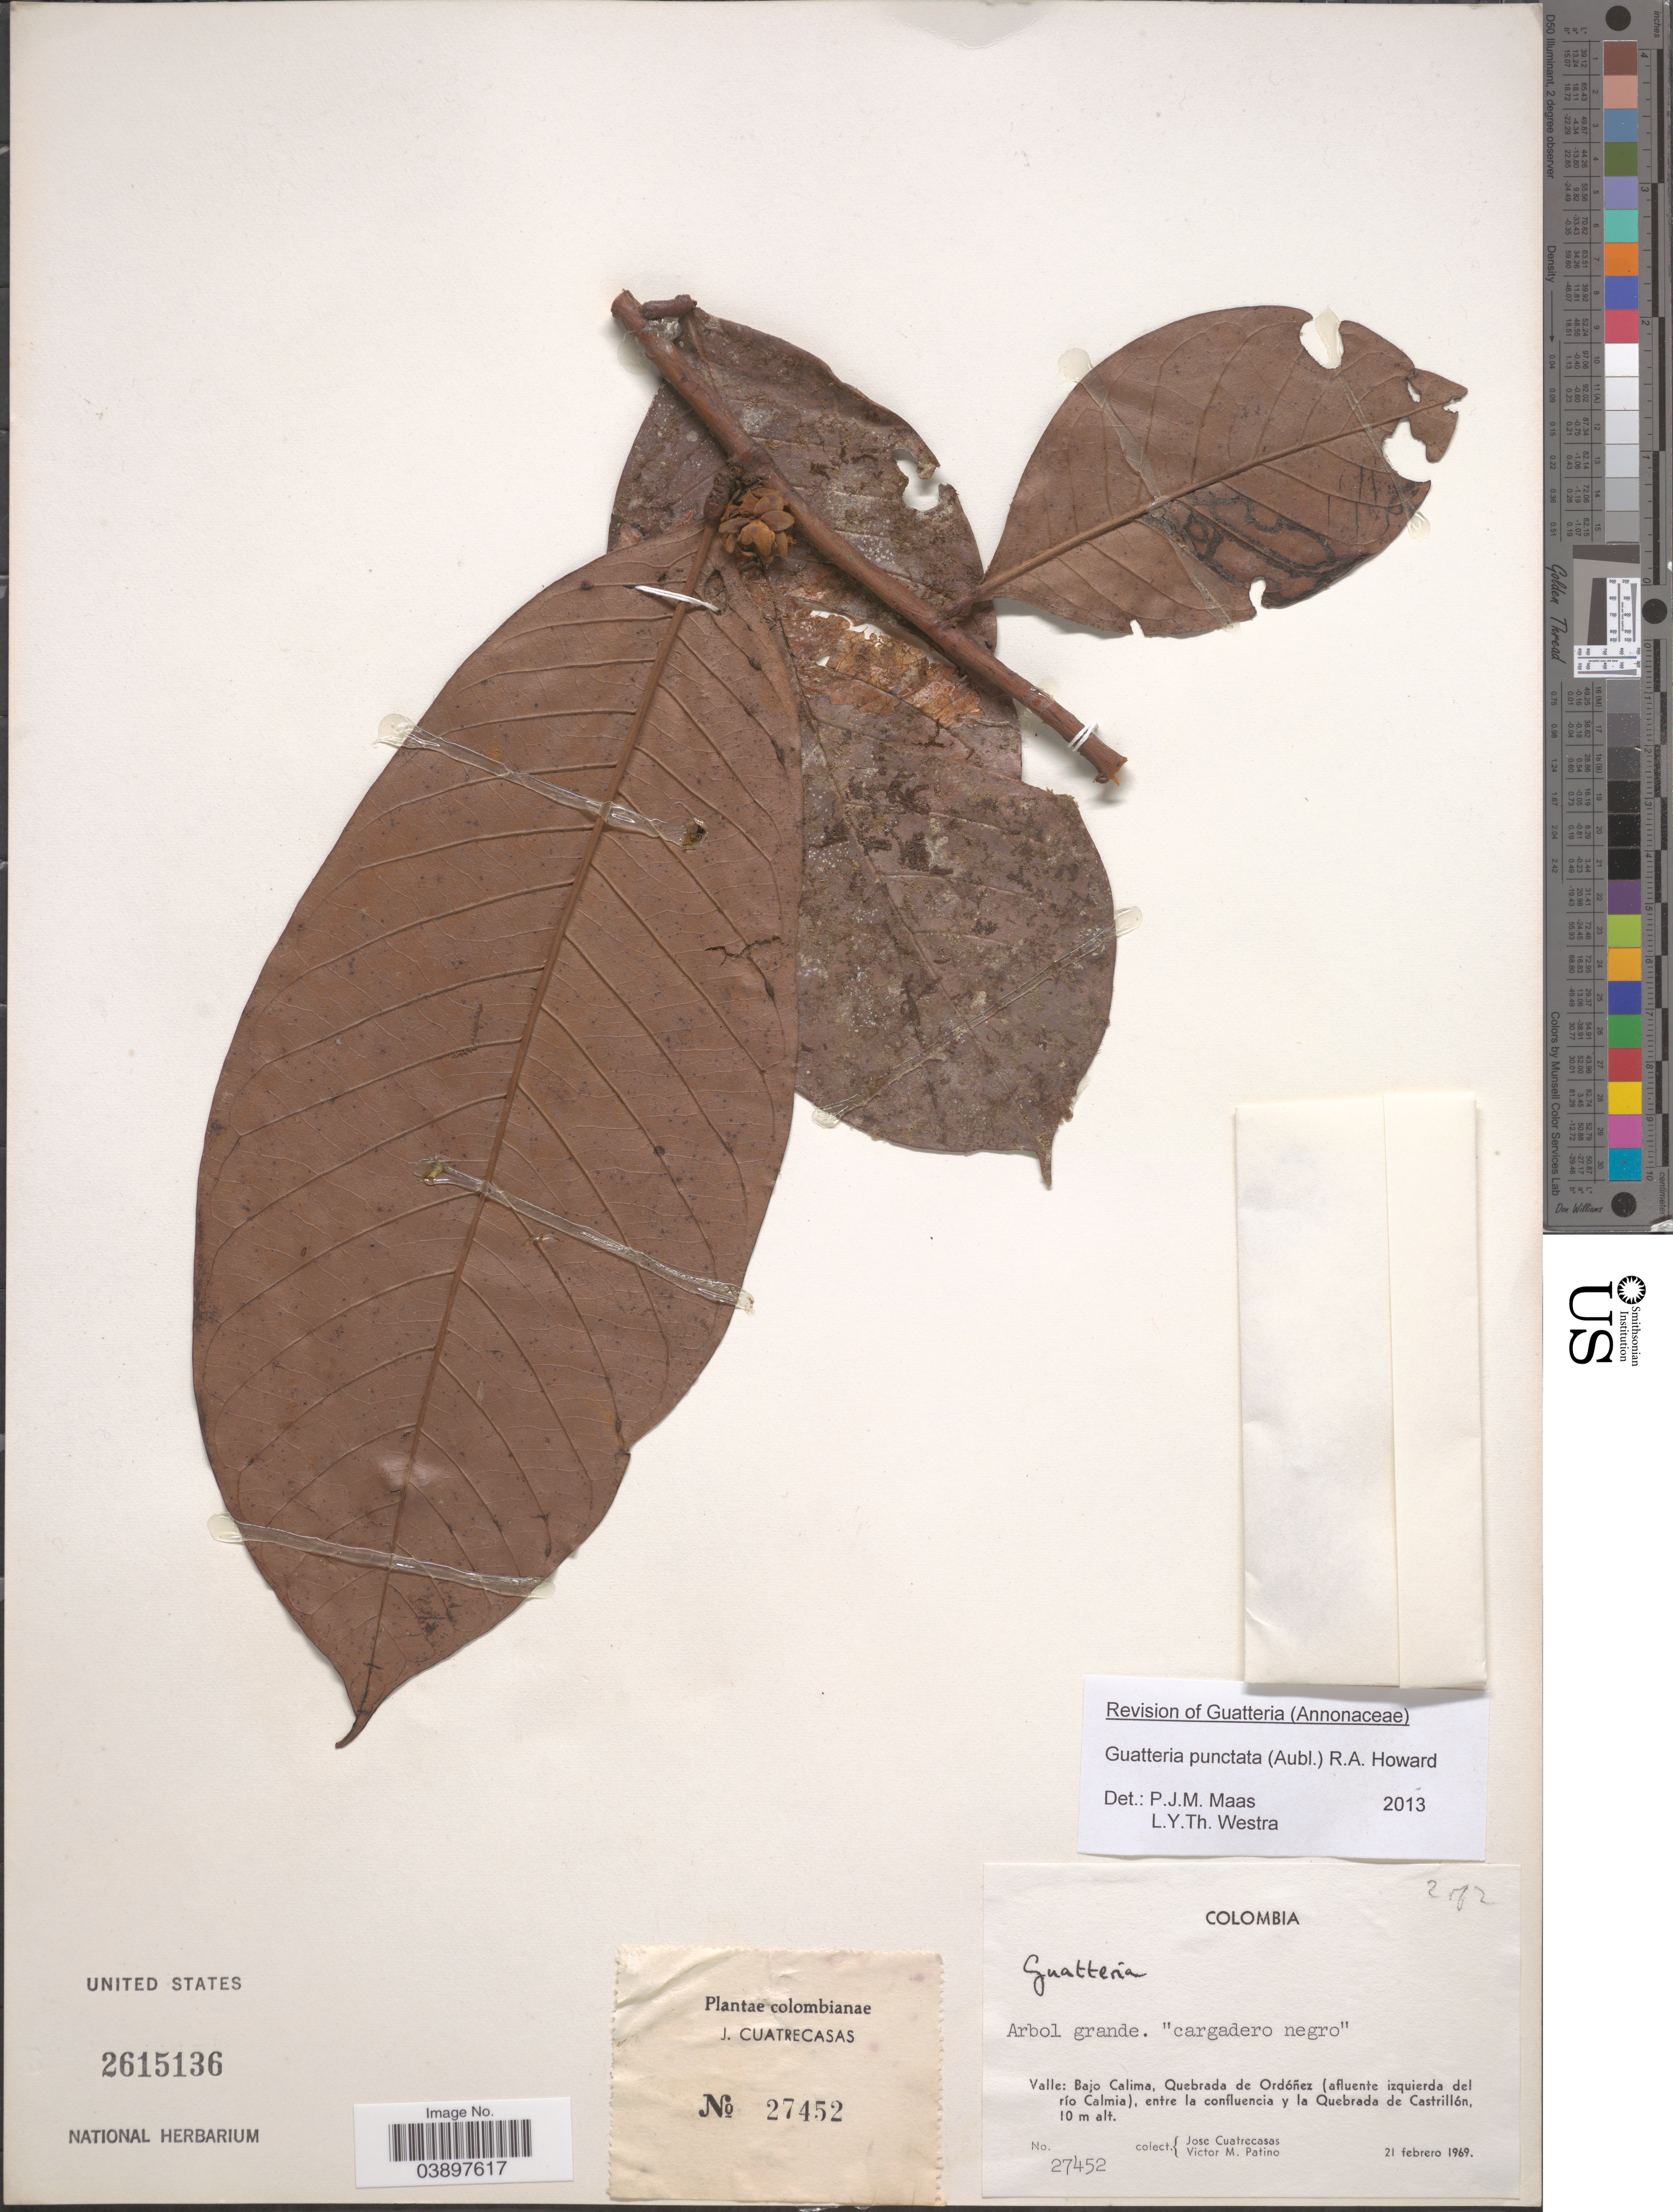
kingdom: Plantae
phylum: Tracheophyta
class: Magnoliopsida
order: Magnoliales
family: Annonaceae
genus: Guatteria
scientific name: Guatteria punctata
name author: (Aubl.) R.A. Howard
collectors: J. Cuatrecasas & V. M. Patiño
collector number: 27452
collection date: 1969-02-21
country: Colombia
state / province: Valle del Cauca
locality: Valle: Bajo Calima, Quebrada de Ordóñez (afluente izquierda del río Calmia), entre la confluencia y la Quebrada de Castrillón.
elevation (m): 10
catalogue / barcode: US 2615136